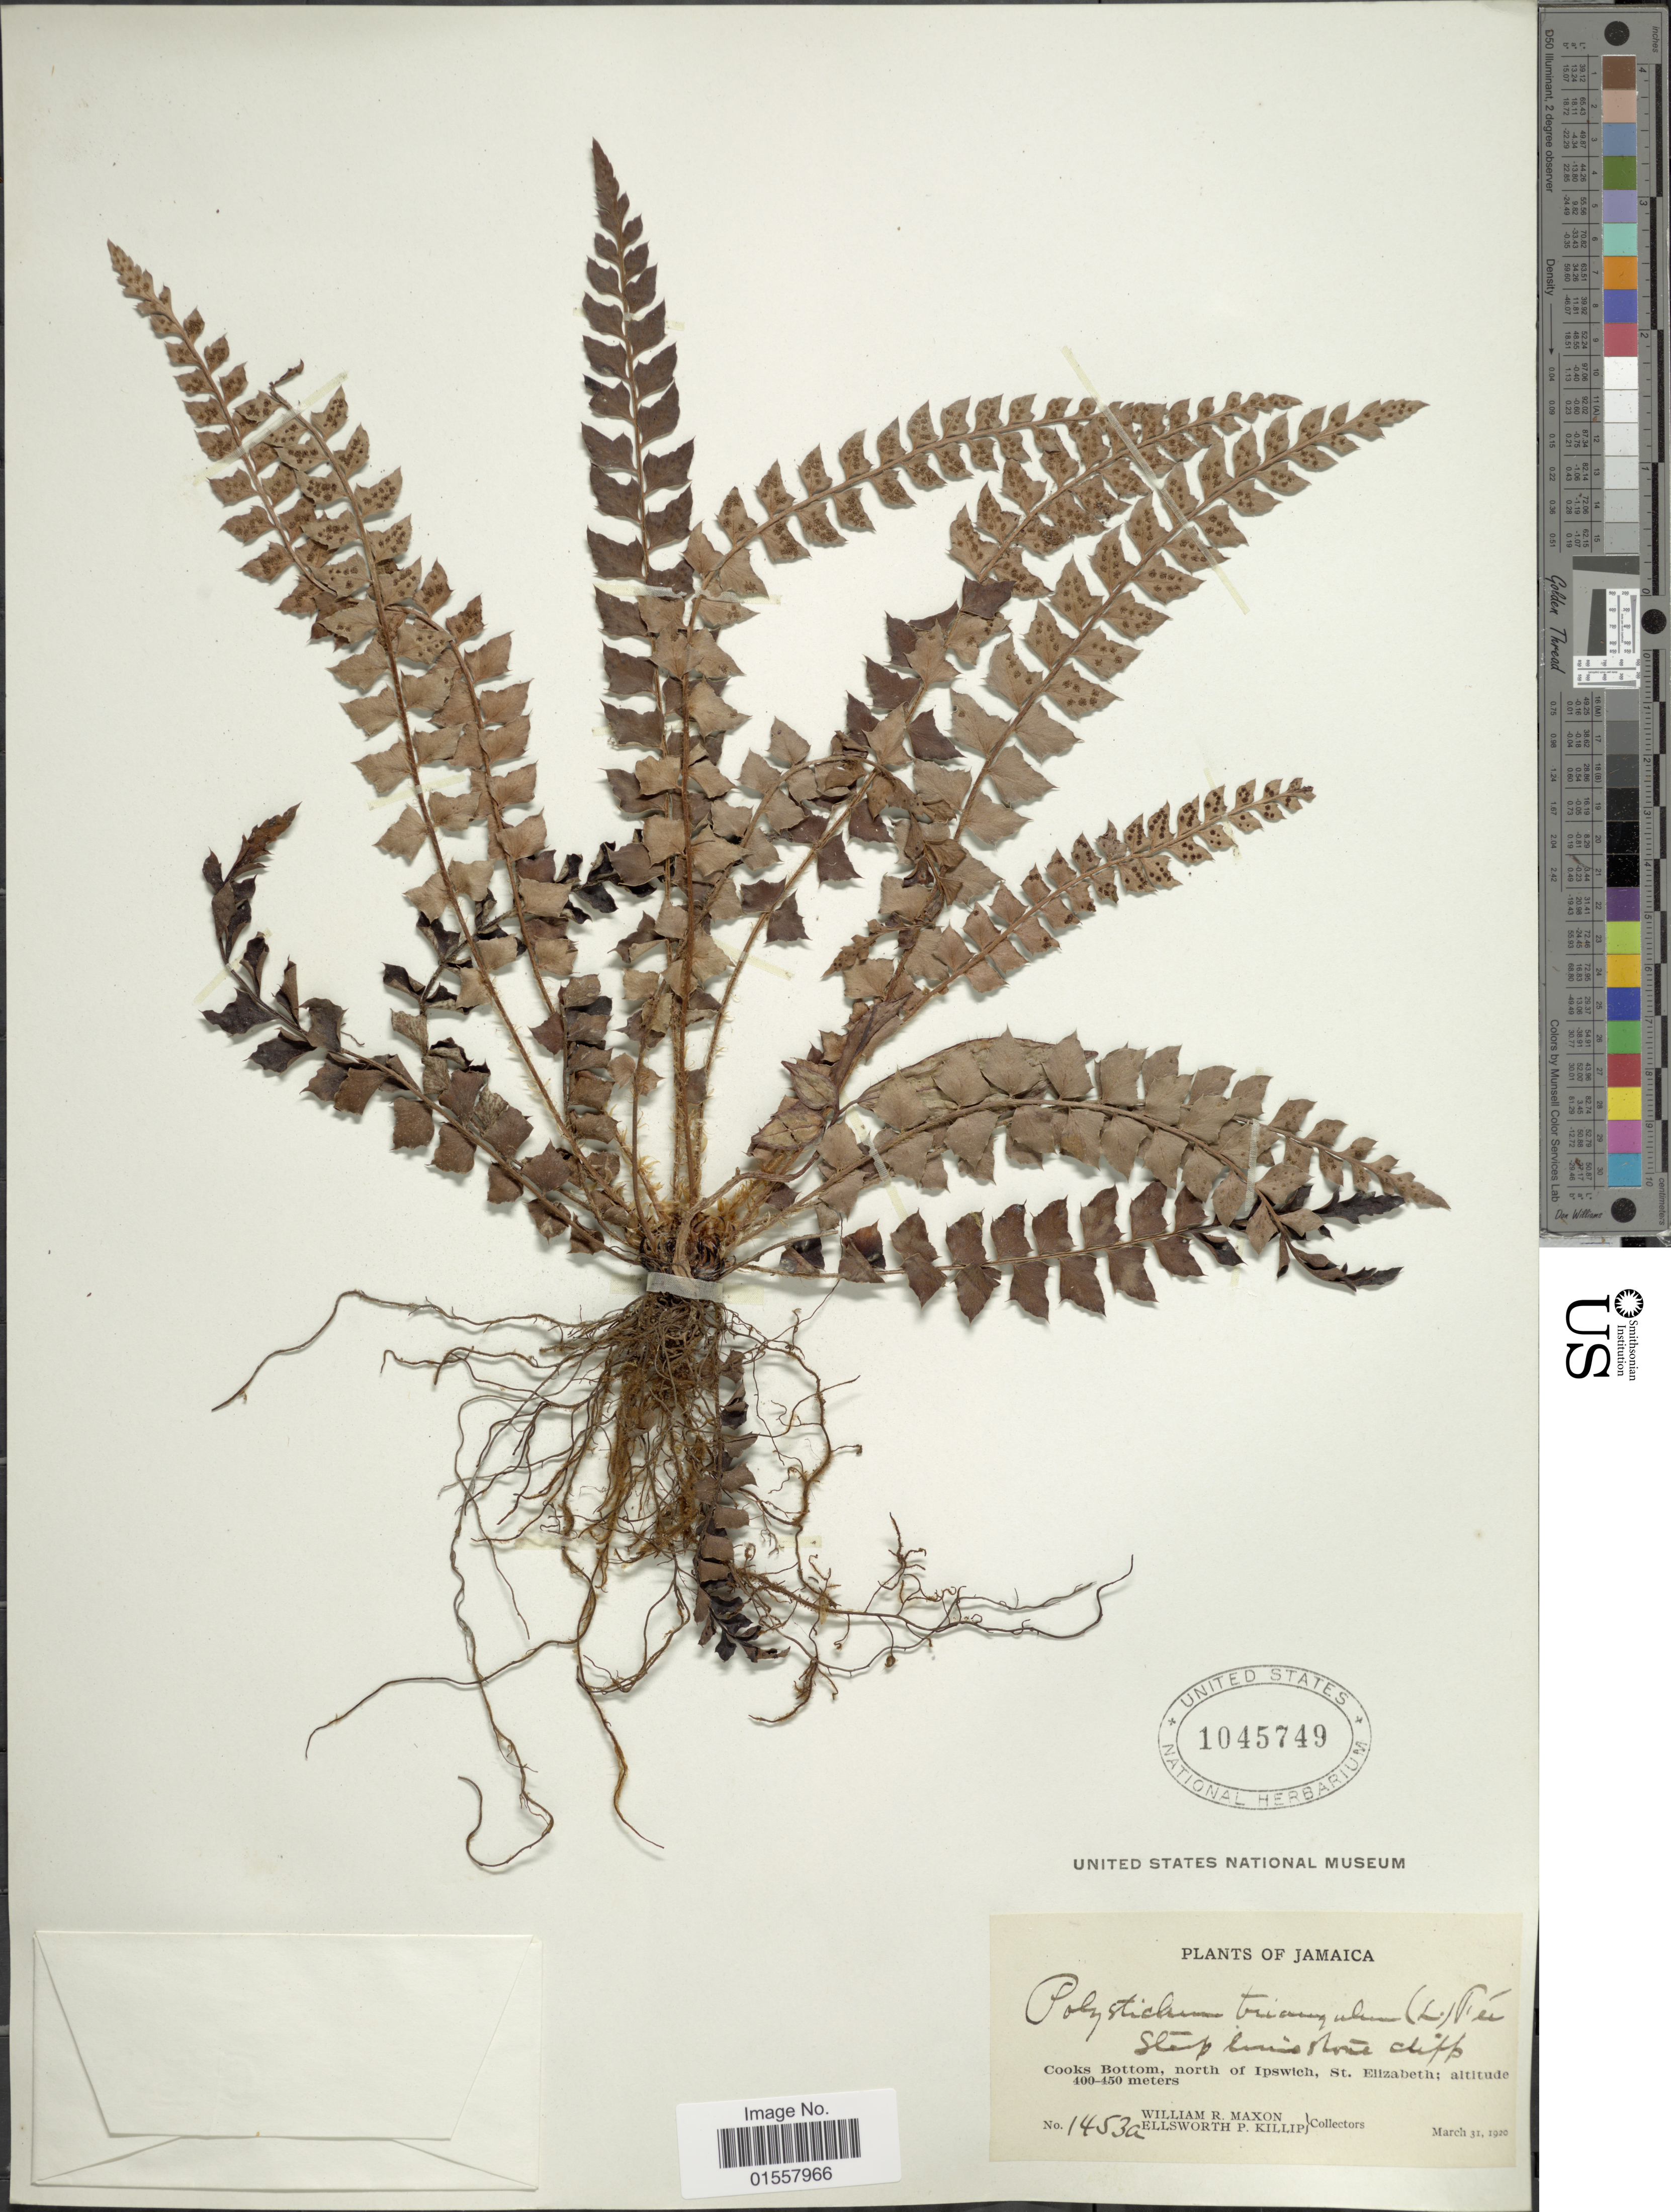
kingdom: Plantae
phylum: Tracheophyta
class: Polypodiopsida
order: Polypodiales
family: Dryopteridaceae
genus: Polystichum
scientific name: Polystichum echinatum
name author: (J.F. Gmel.) C. Chr.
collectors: W. R. Maxon & E. P. Killip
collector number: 1453a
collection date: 1920-03-31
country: Jamaica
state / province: Saint Elizabeth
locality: Cooks Bottom, north of Ipswich, St. Elizabeth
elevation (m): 400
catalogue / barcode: US 1045749